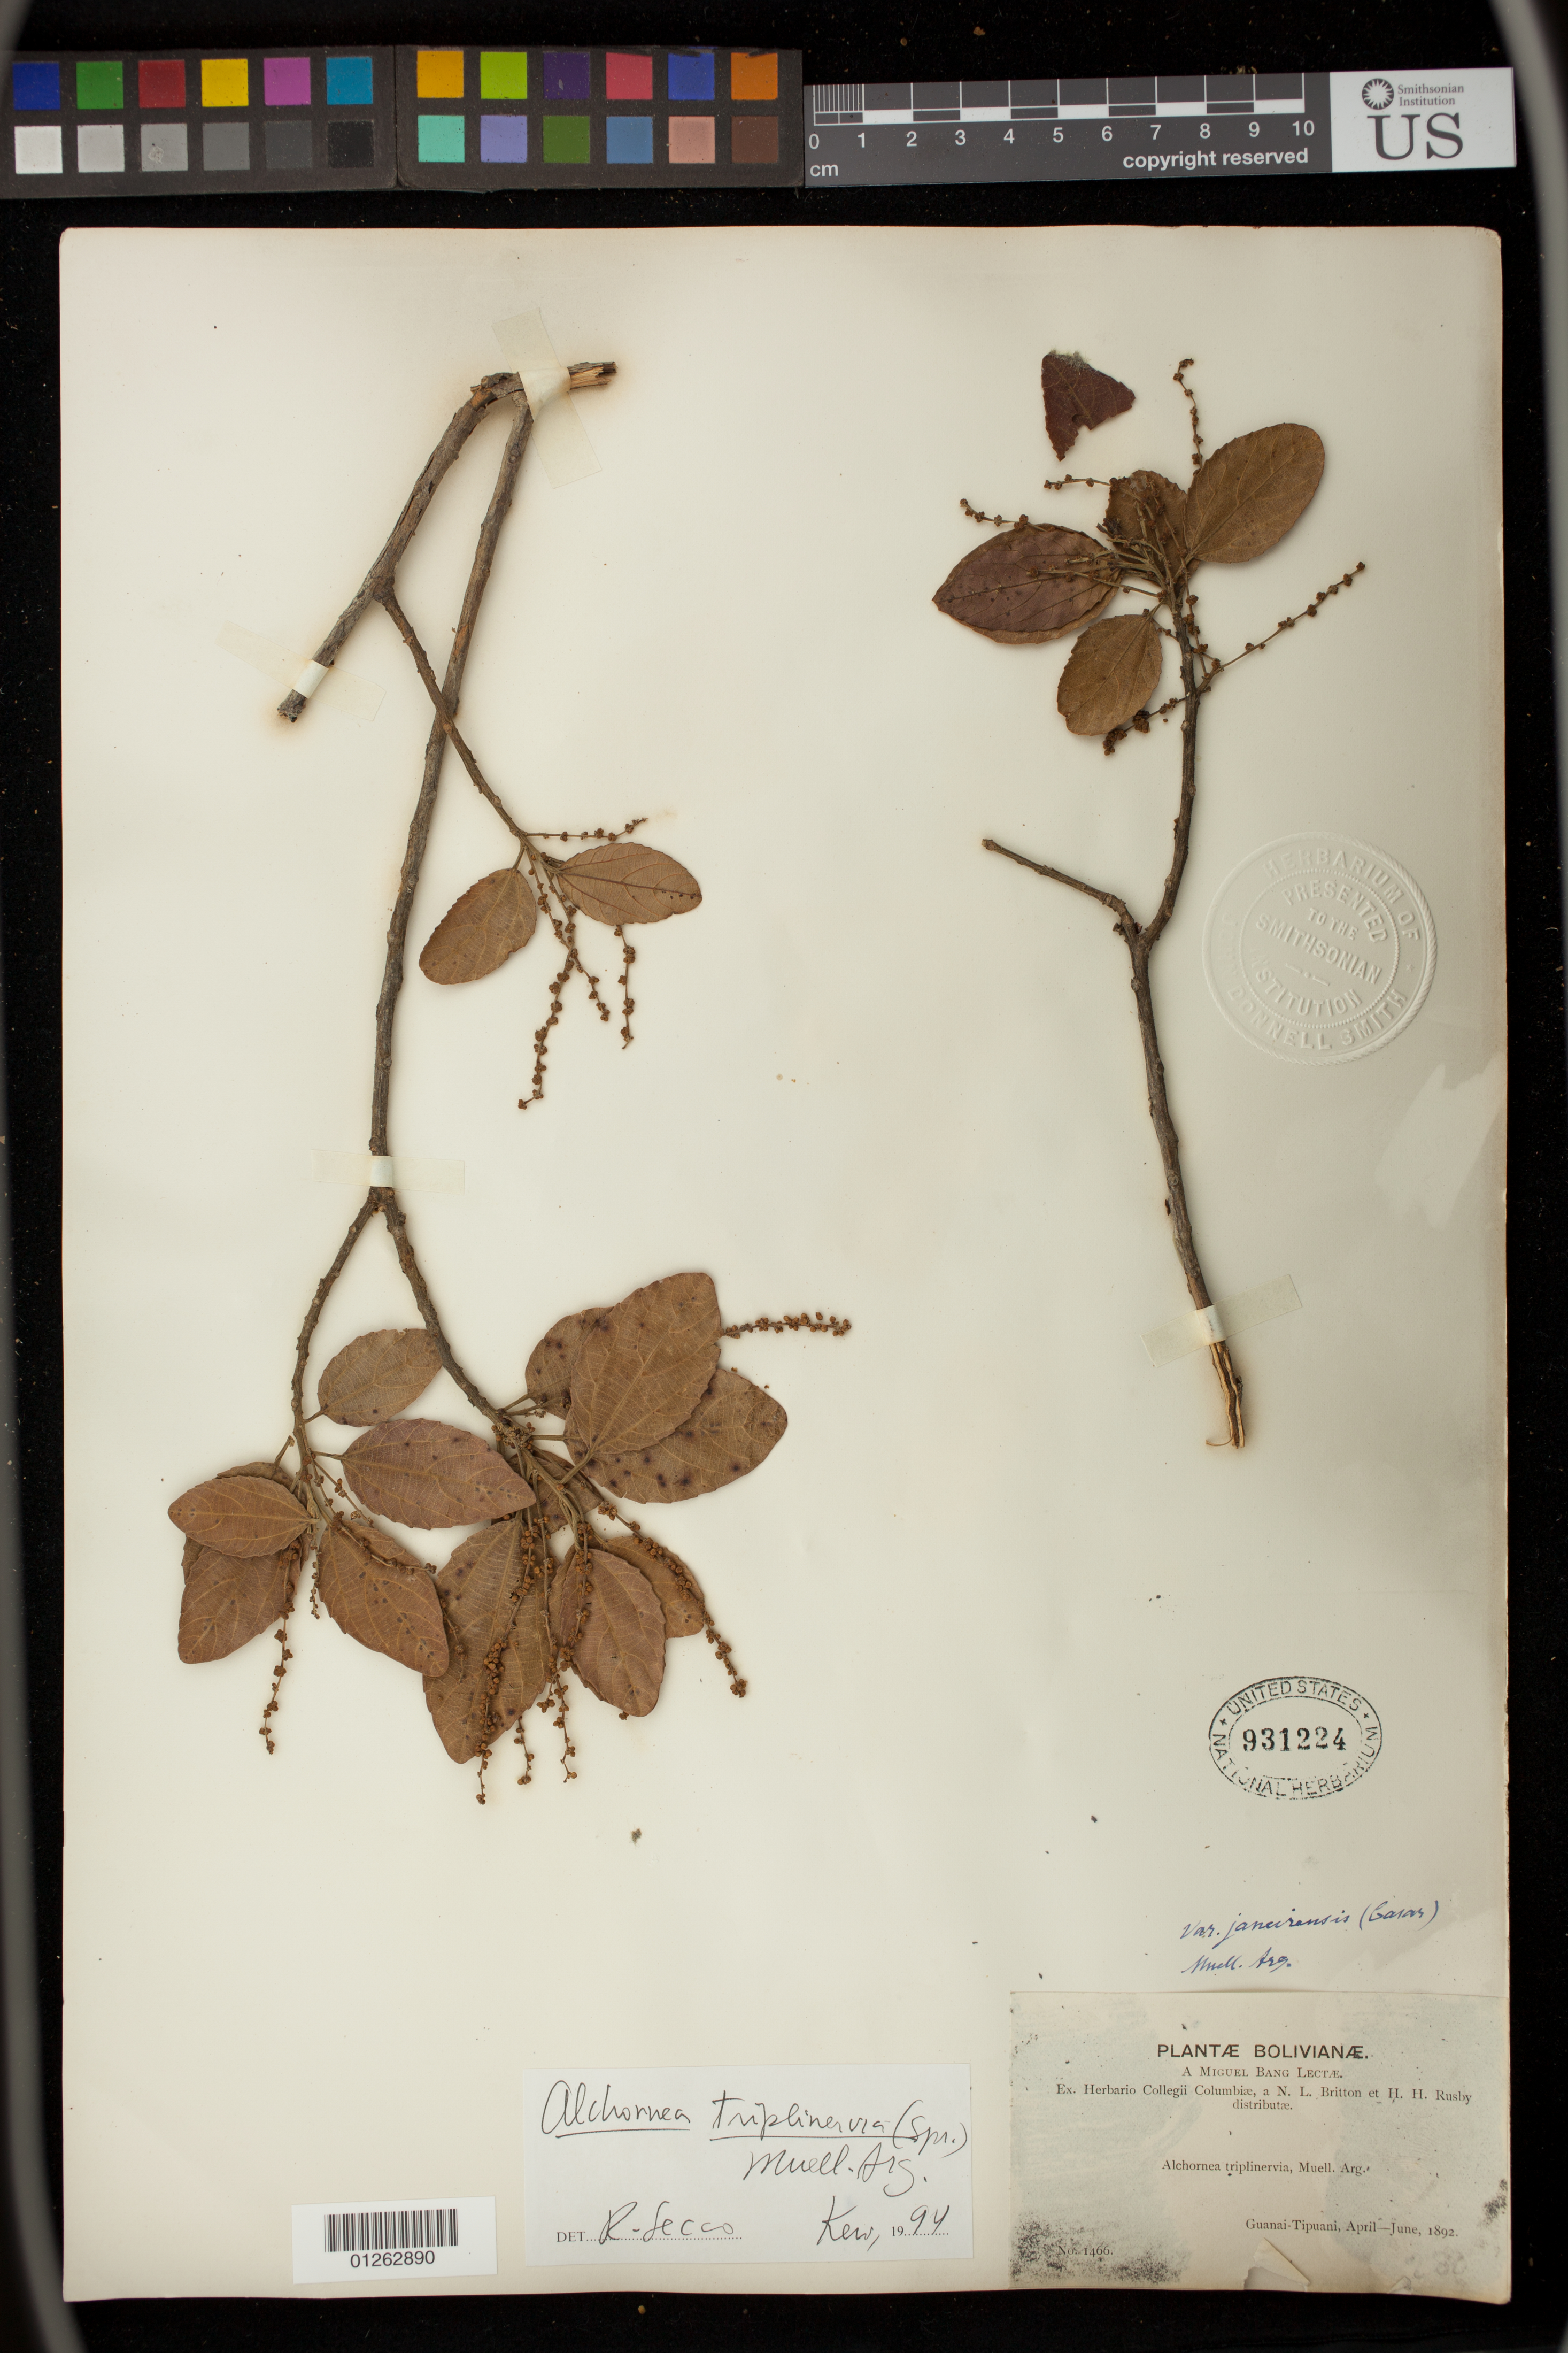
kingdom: Plantae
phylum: Tracheophyta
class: Magnoliopsida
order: Malpighiales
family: Euphorbiaceae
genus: Alchornea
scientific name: Alchornea triplinervia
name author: (Spreng.) Müll. Arg.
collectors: M. Bang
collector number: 1466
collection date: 1892-04/1892-06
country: Bolivia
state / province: La Paz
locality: Guanai-Tipuani [[Guanay]]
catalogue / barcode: US 931224